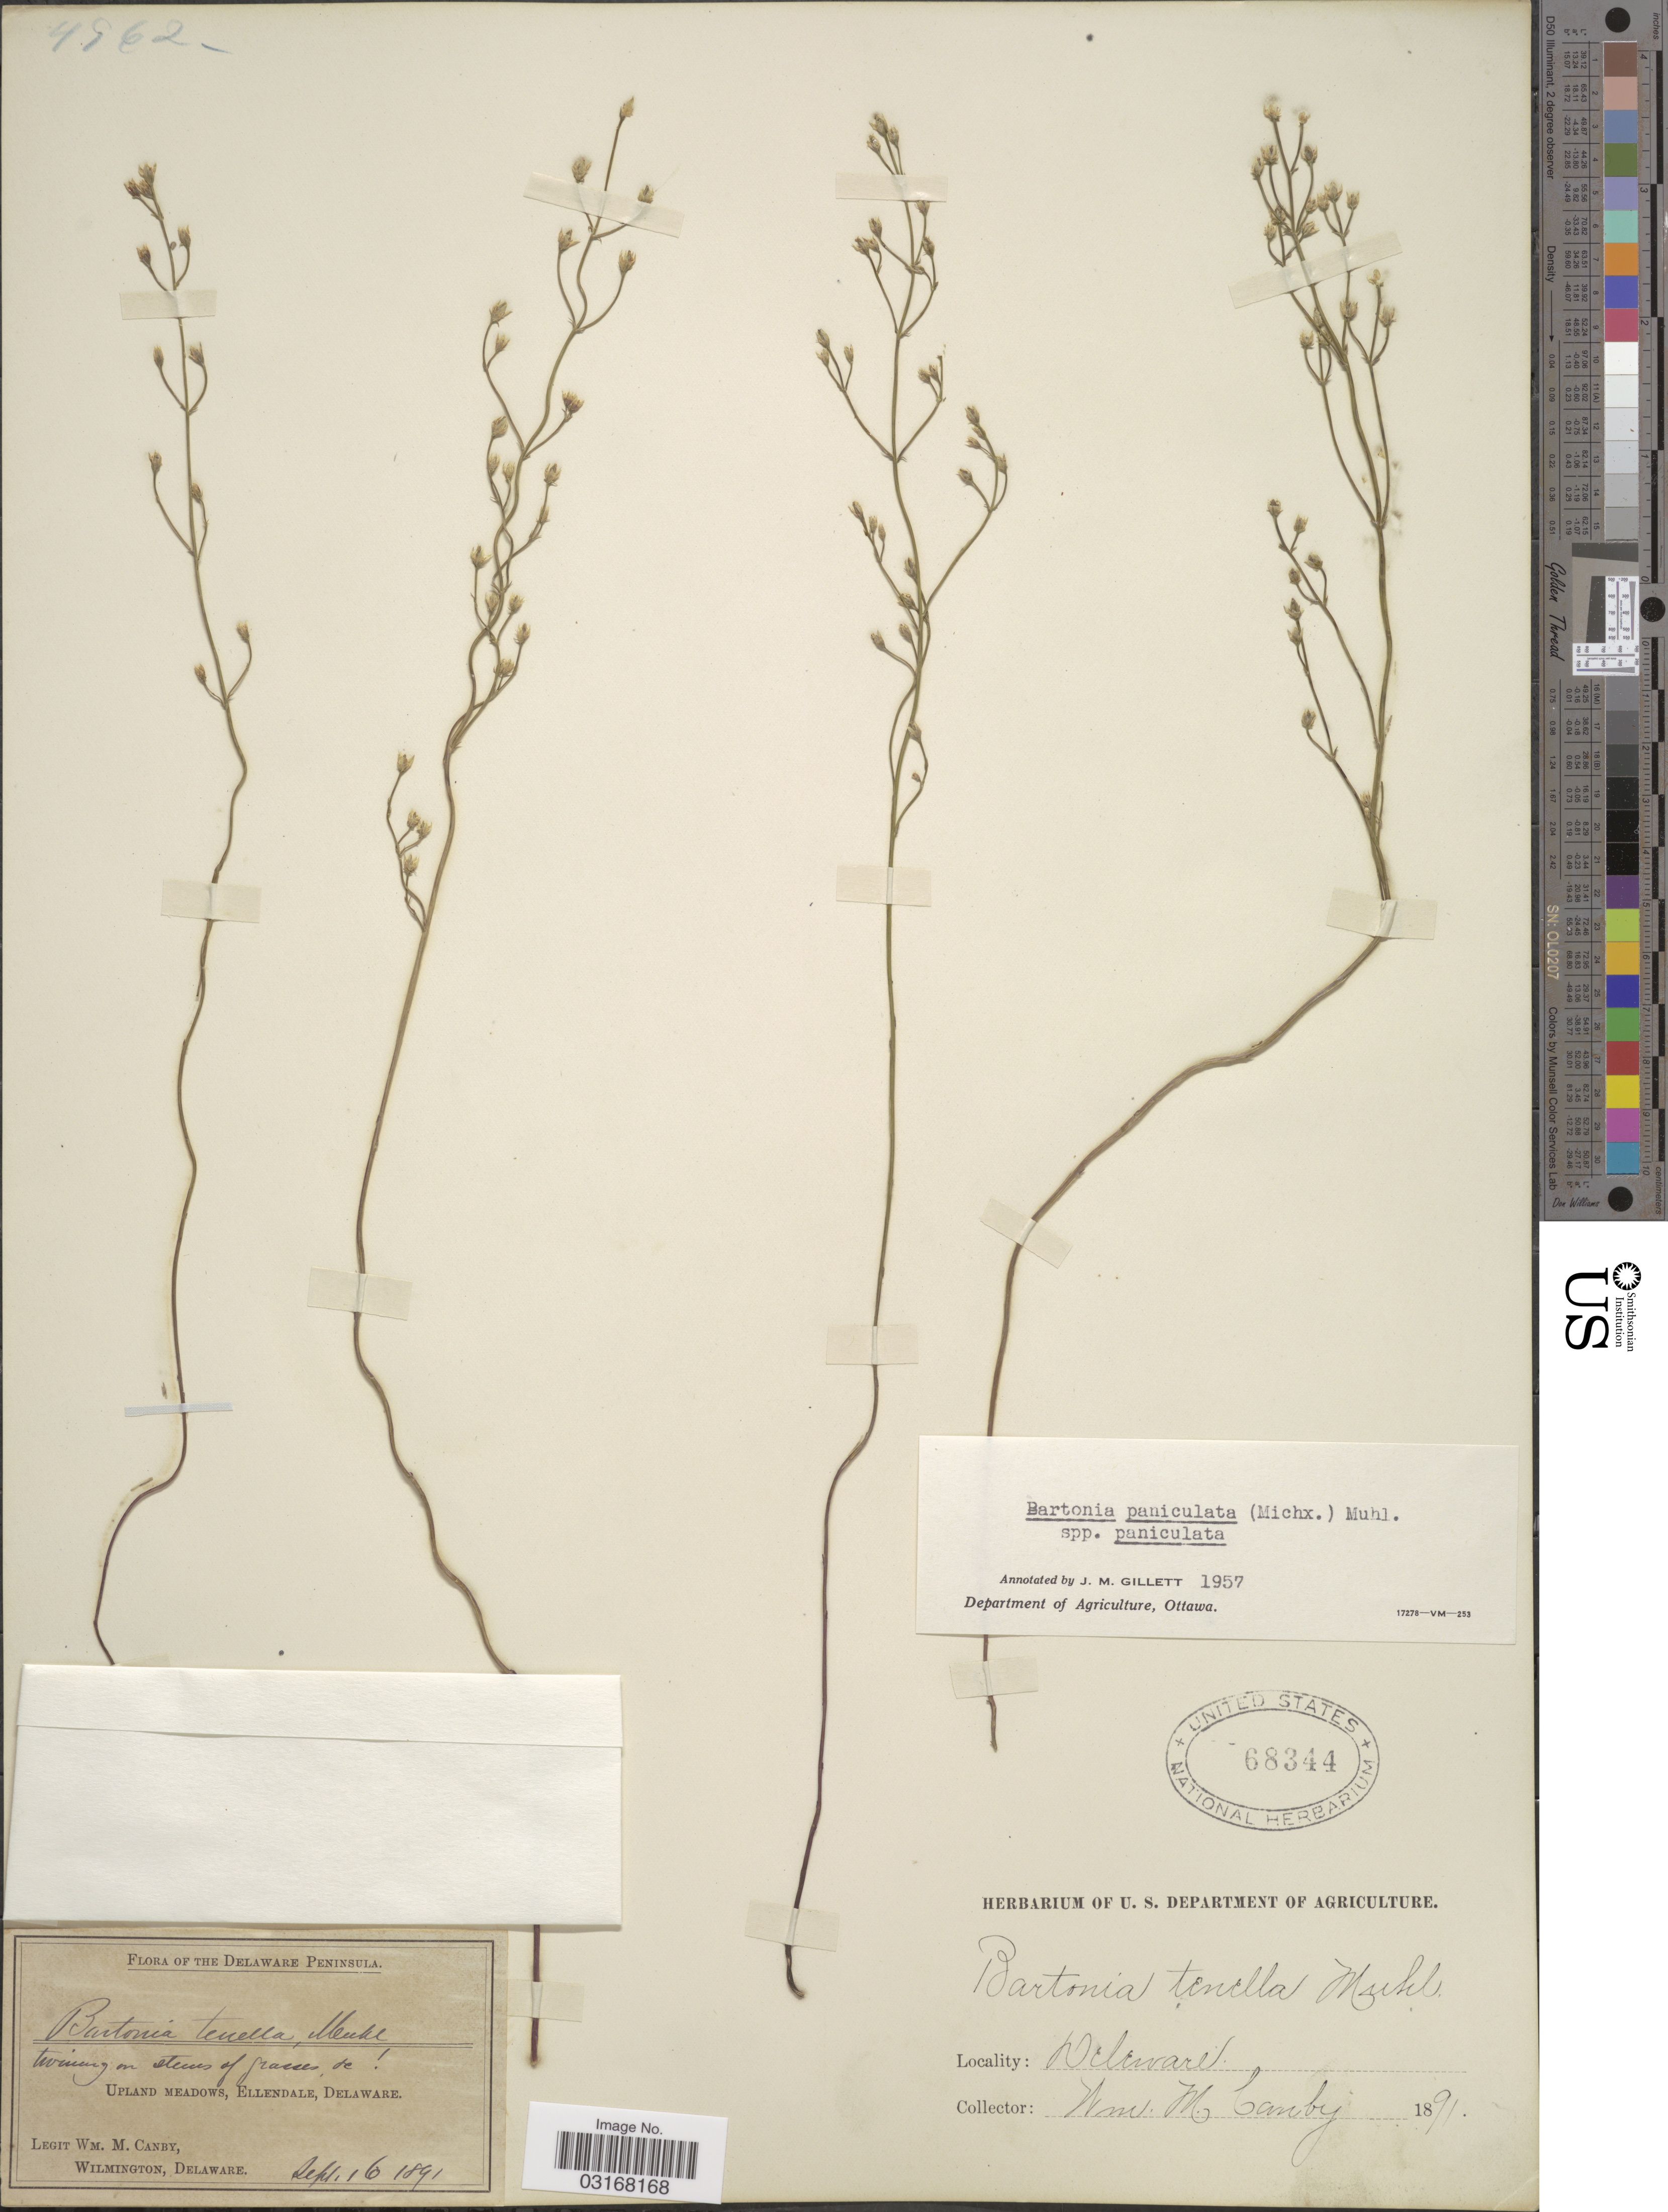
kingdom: Plantae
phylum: Tracheophyta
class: Magnoliopsida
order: Gentianales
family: Gentianaceae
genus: Bartonia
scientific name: Bartonia paniculata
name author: (Michx.) Muhl.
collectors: W. M. Canby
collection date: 1891-09-16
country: United States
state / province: Delaware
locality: The Delaware Peninsula. Upland meadows, Ellendale.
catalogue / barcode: US 68344